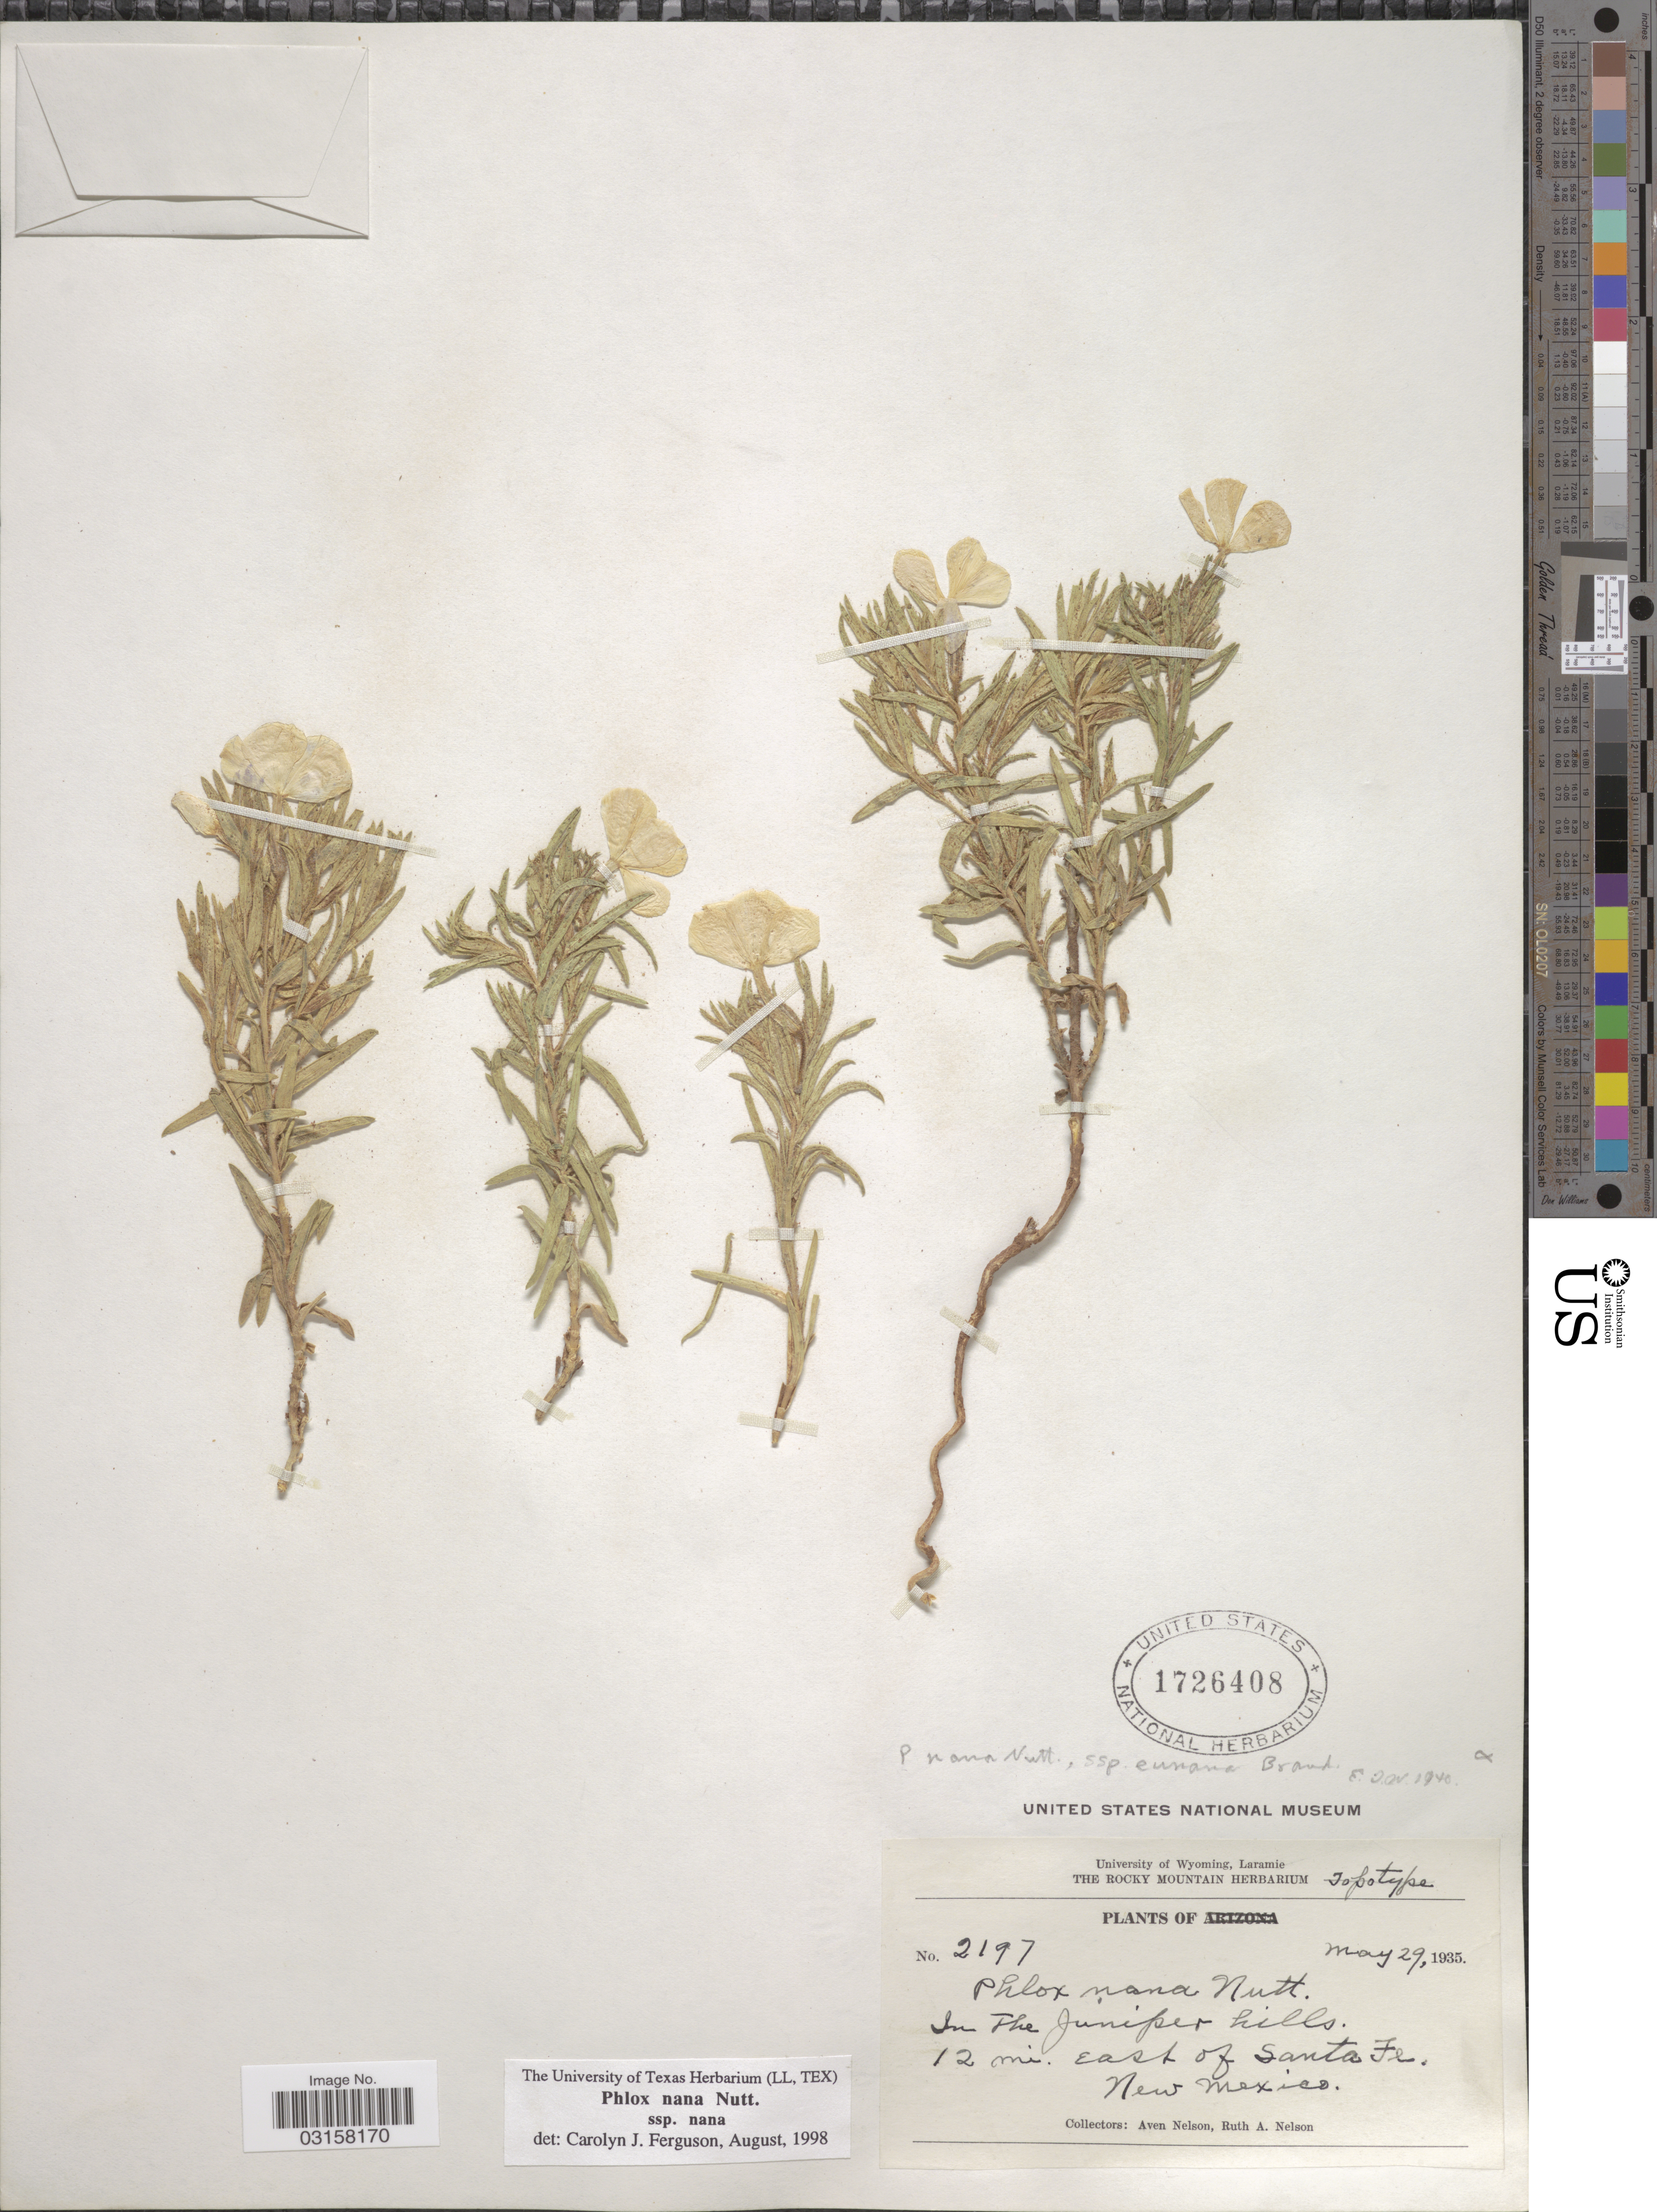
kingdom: Plantae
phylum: Tracheophyta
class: Magnoliopsida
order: Ericales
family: Polemoniaceae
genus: Phlox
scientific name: Phlox nana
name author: Nutt.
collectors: A. Nelson & R. A. Nelson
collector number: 2197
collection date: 1935-05-29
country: United States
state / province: New Mexico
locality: In the Juniper hills. 12 mi. east of Santa Fe.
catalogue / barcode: US 1726408